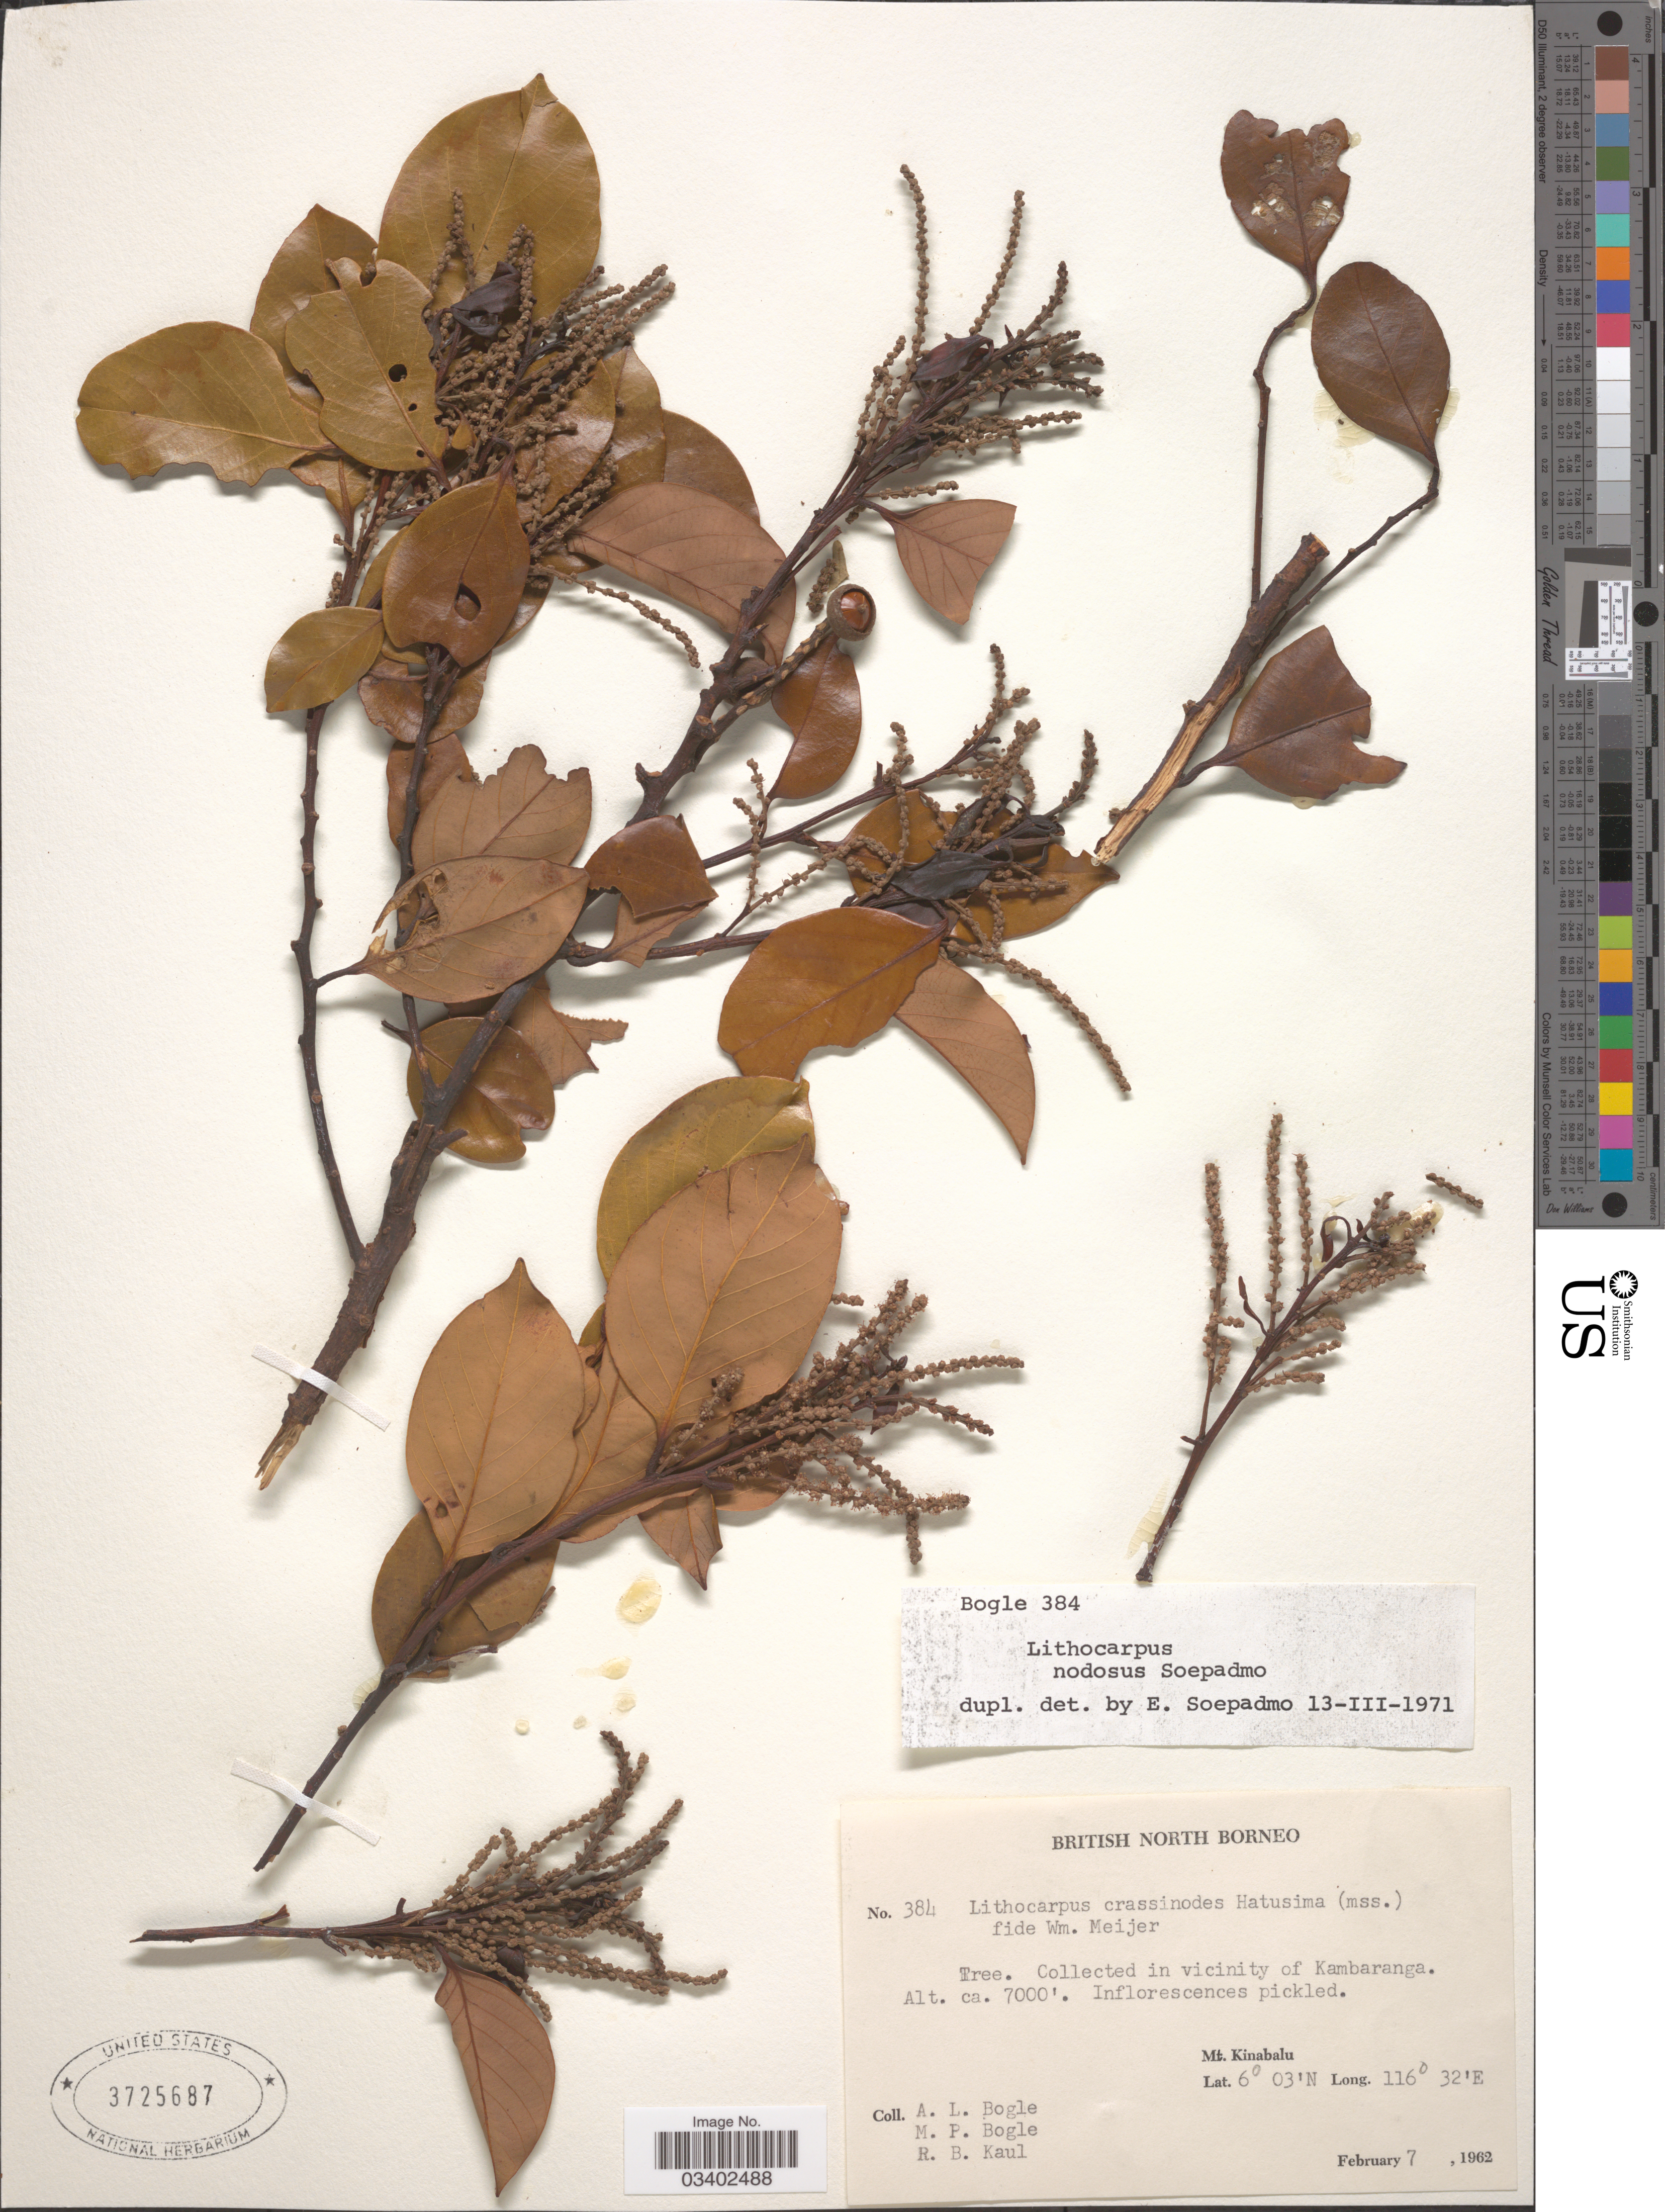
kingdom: Plantae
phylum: Tracheophyta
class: Magnoliopsida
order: Fagales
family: Fagaceae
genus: Lithocarpus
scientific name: Lithocarpus nodosus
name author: Soepadmo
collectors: Bogle, A.L., M. Bogle & R. Kaul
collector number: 384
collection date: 1962-02-07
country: Malaysia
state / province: Sabah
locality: British North Borneo. In vicinity of Kambaranga. Mt. Kinabalu.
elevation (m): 2134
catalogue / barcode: US 3725687